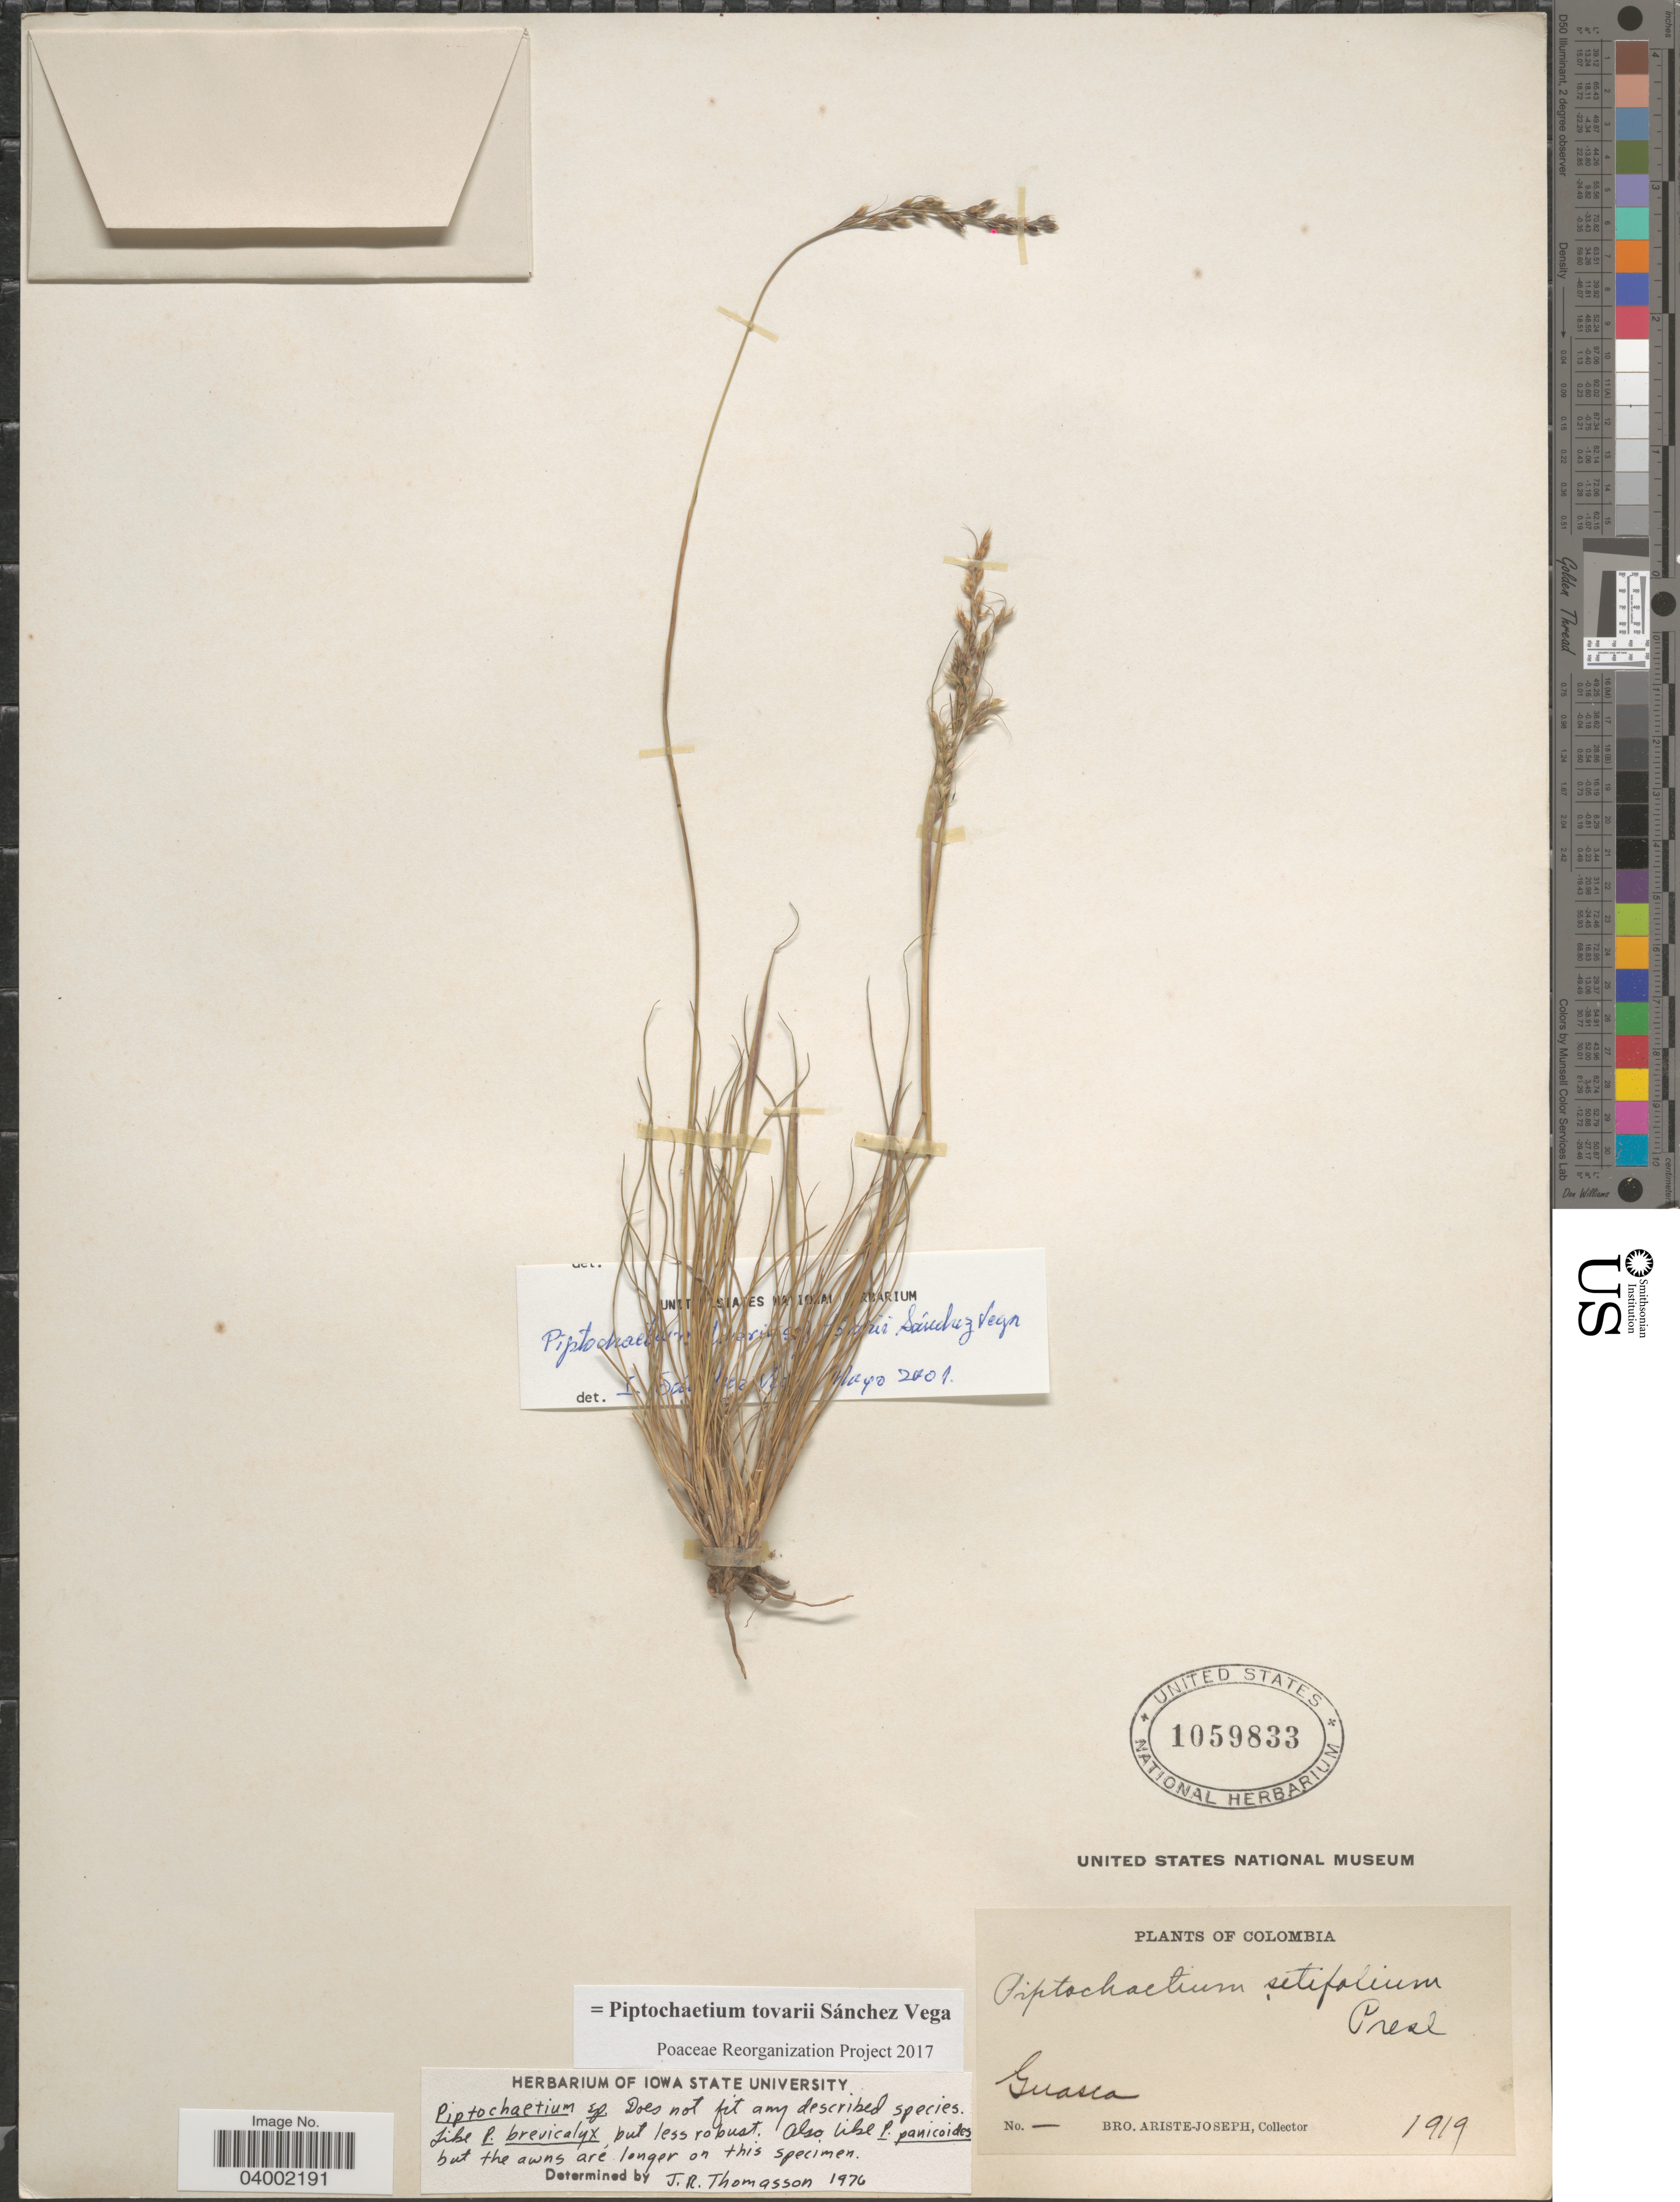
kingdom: Plantae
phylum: Tracheophyta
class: Liliopsida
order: Poales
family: Poaceae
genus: Piptochaetium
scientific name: Piptochaetium tovarii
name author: Sánchez Vega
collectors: Bro. Ariste-Joseph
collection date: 1919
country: Colombia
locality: Guasca.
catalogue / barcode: US 1059833